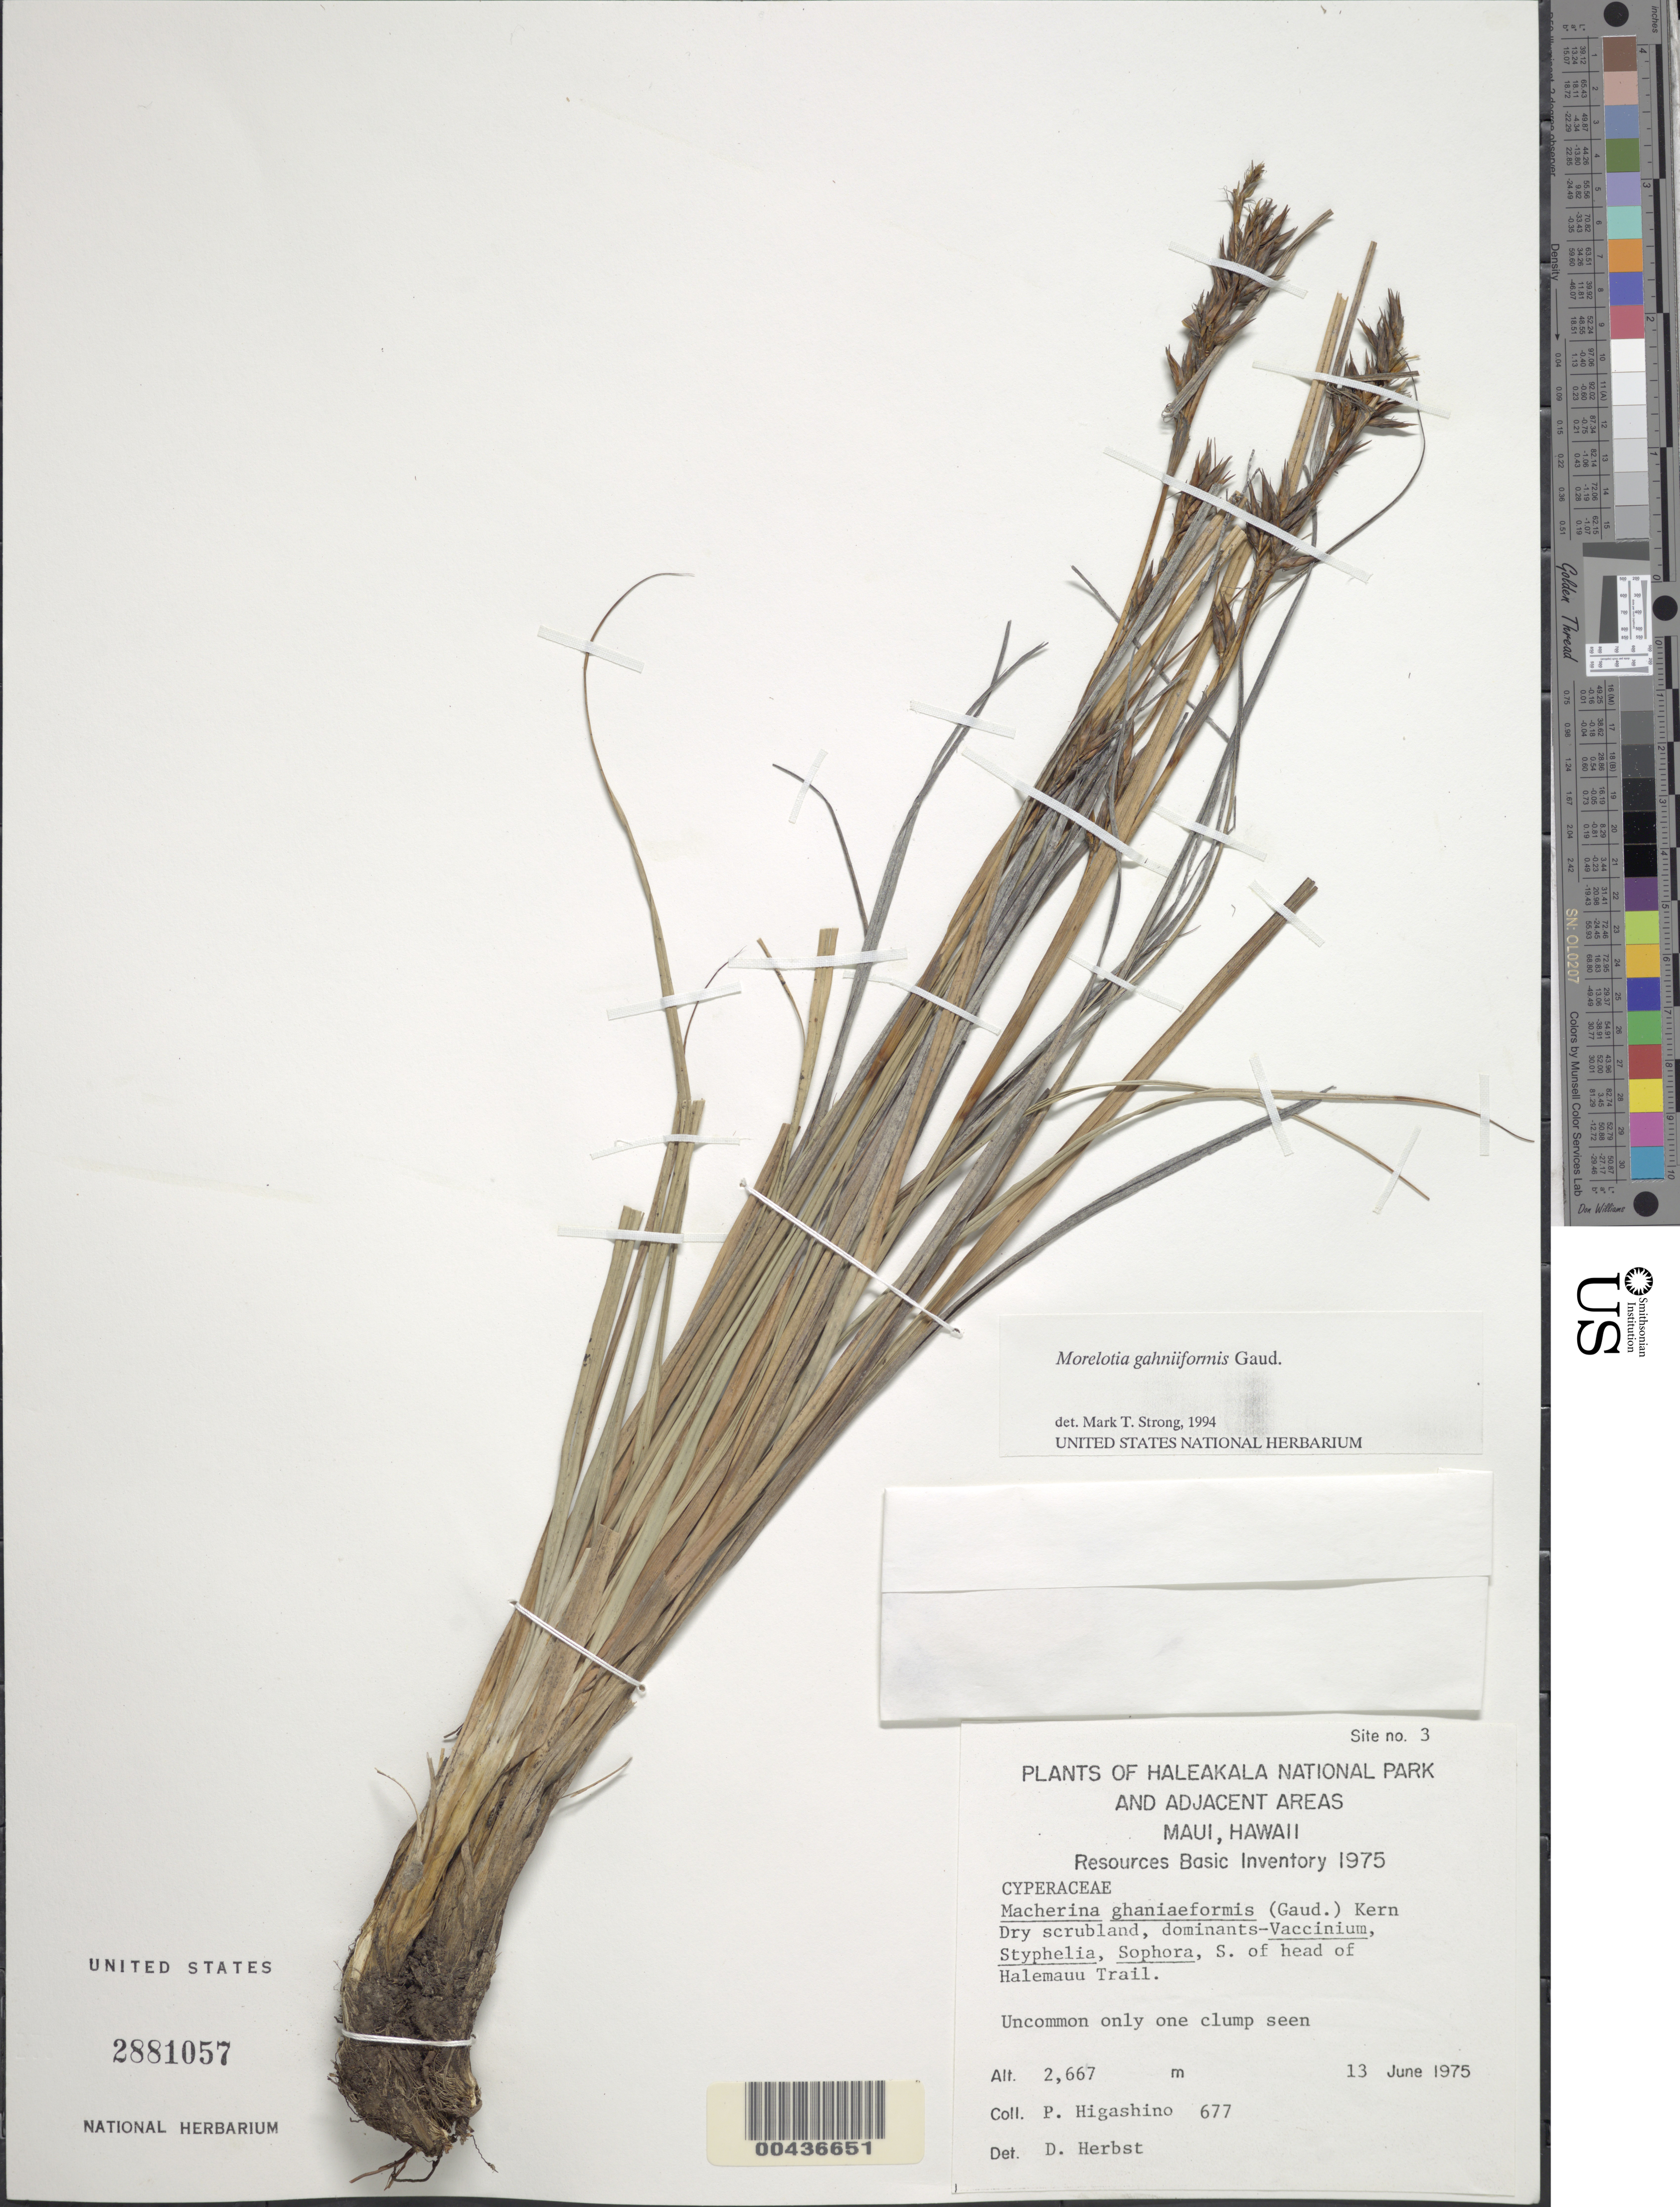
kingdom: Plantae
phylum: Tracheophyta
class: Liliopsida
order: Poales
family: Cyperaceae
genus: Morelotia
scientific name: Morelotia gahniiformis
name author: Gaudich.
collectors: P. Higashino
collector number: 677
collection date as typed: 13 Jun 1975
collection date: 1975-06-13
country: United States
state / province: Hawaii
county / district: Maui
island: Maui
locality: S of head of Halemauu Trail, Haleakala National Park and adjacent areas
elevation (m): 2667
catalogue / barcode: US 2881057